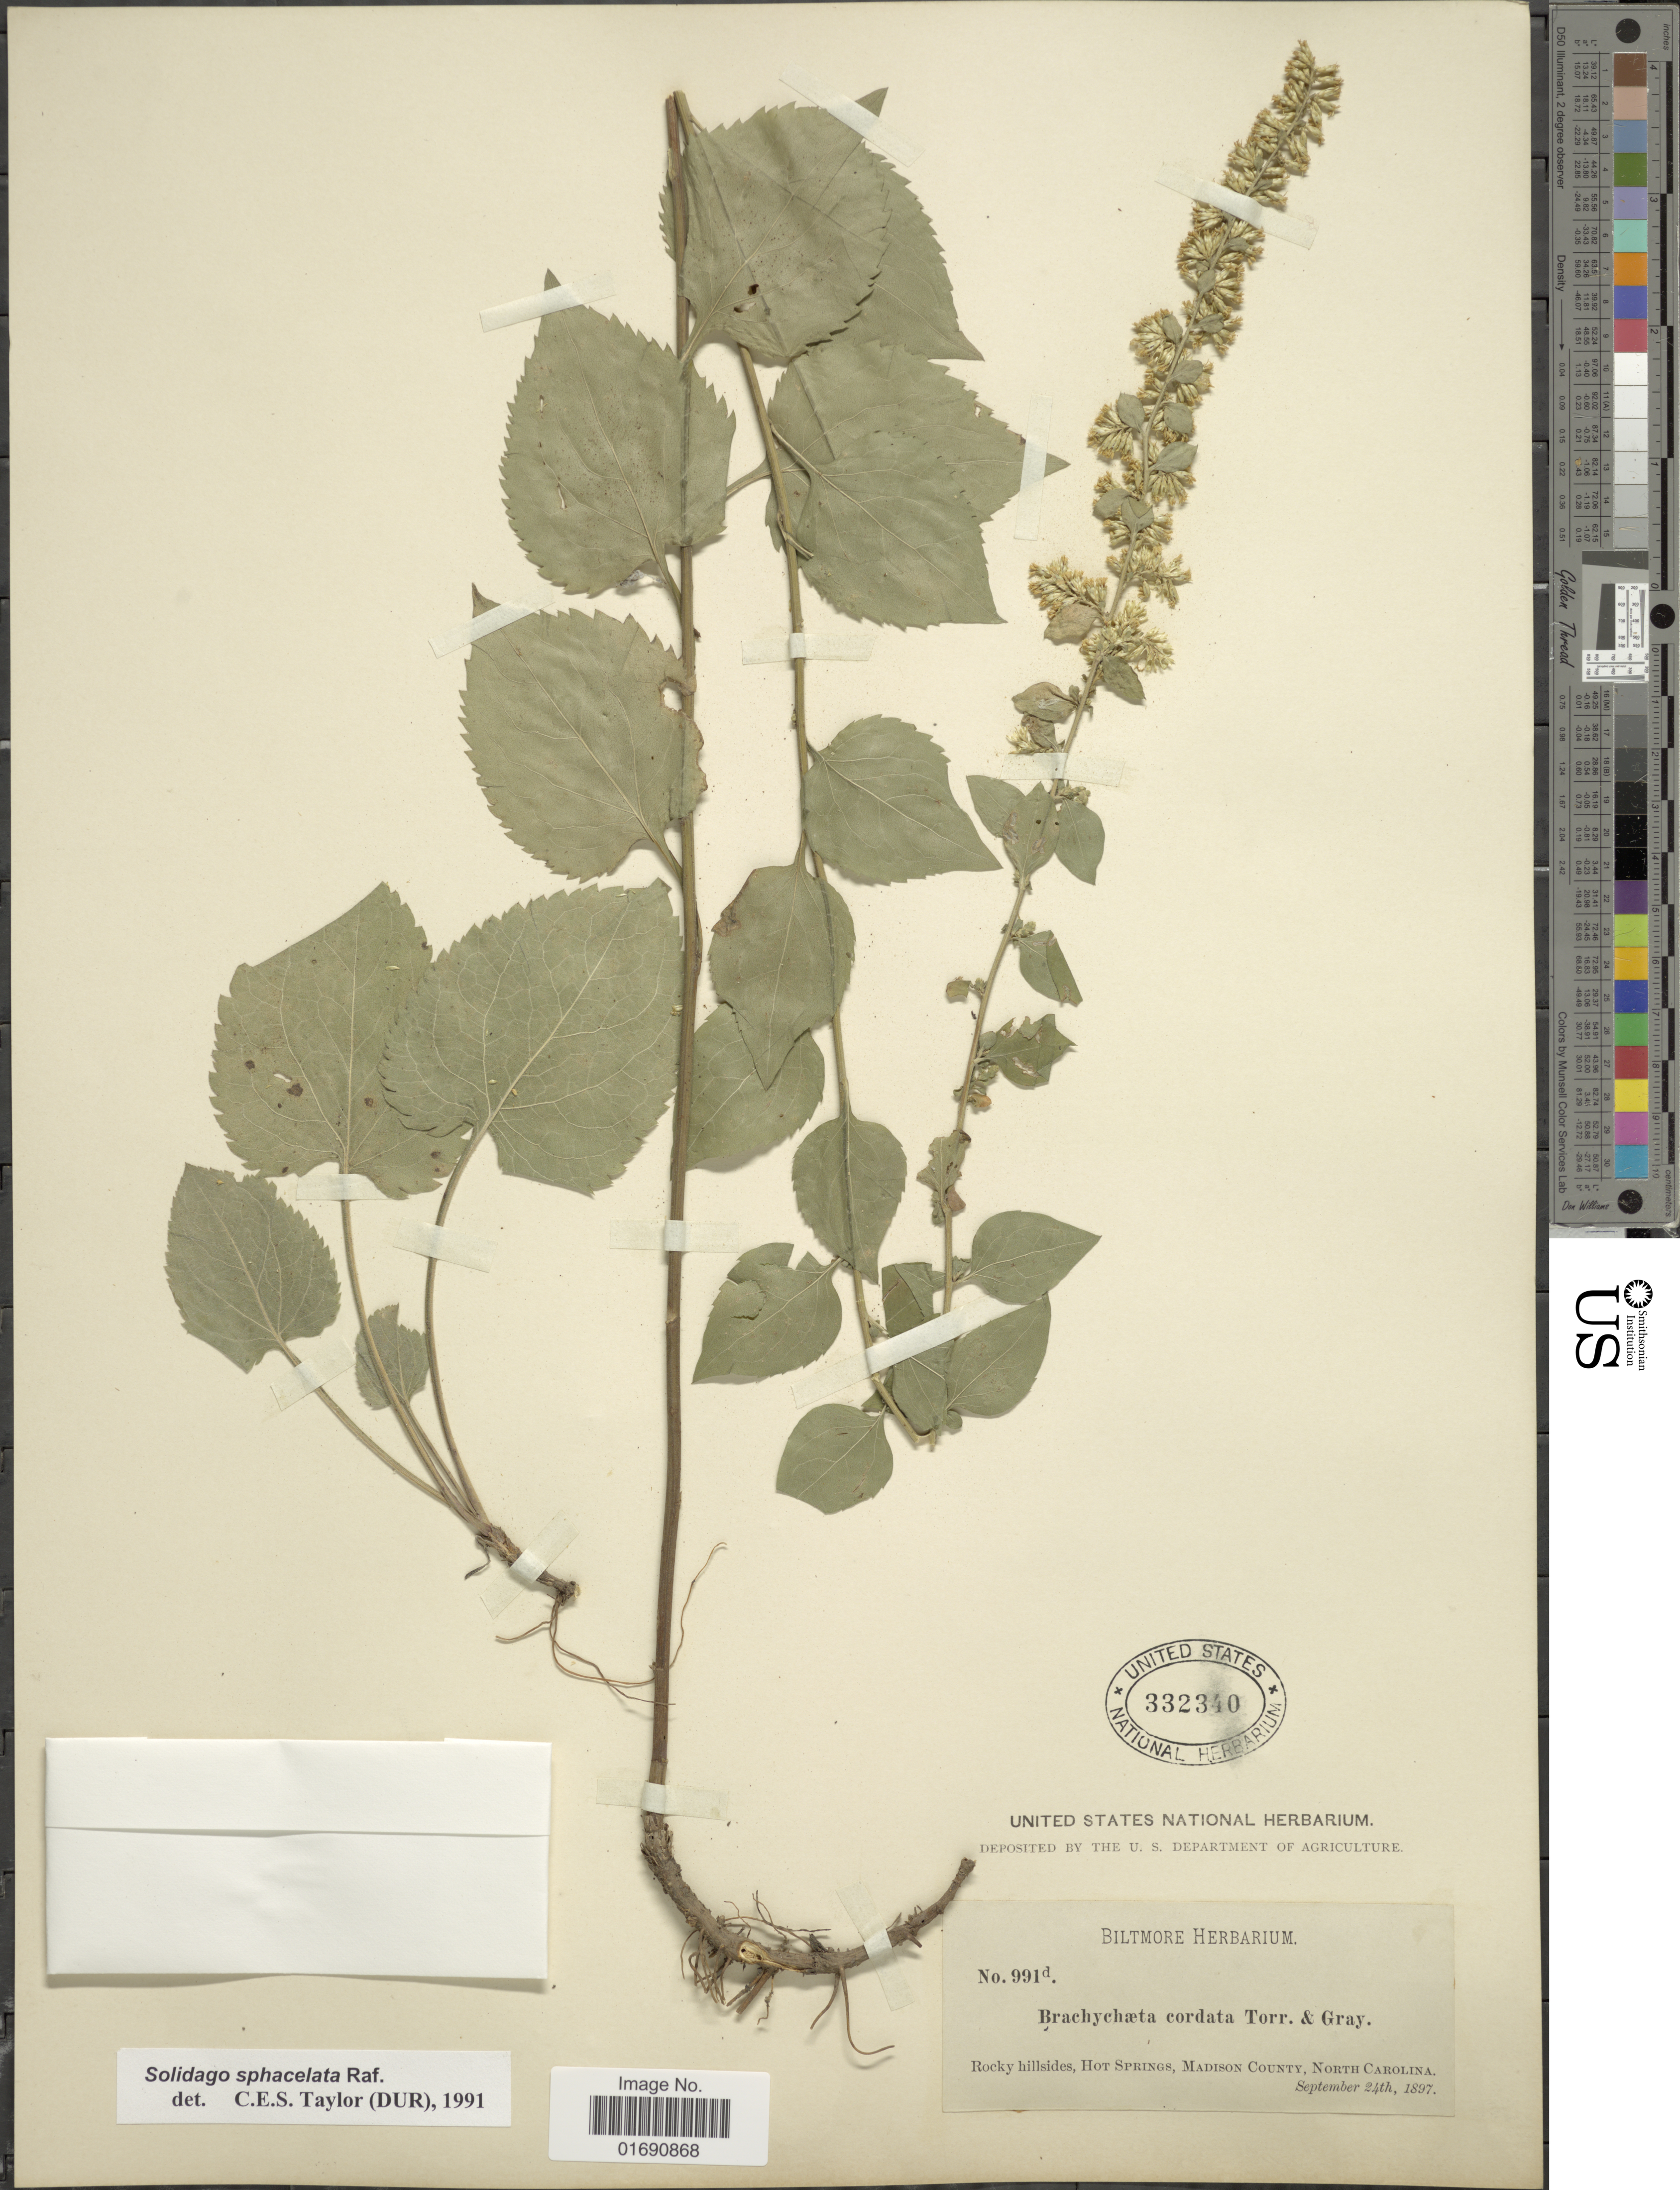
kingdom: Plantae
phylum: Tracheophyta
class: Magnoliopsida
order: Asterales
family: Asteraceae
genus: Solidago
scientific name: Solidago sphacelata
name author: Raf.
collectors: ex herb. Biltmore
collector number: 991d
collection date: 1897-09-24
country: United States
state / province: North Carolina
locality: Rocky hillsides, Hot Aprings, Madison County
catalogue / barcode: US 332340